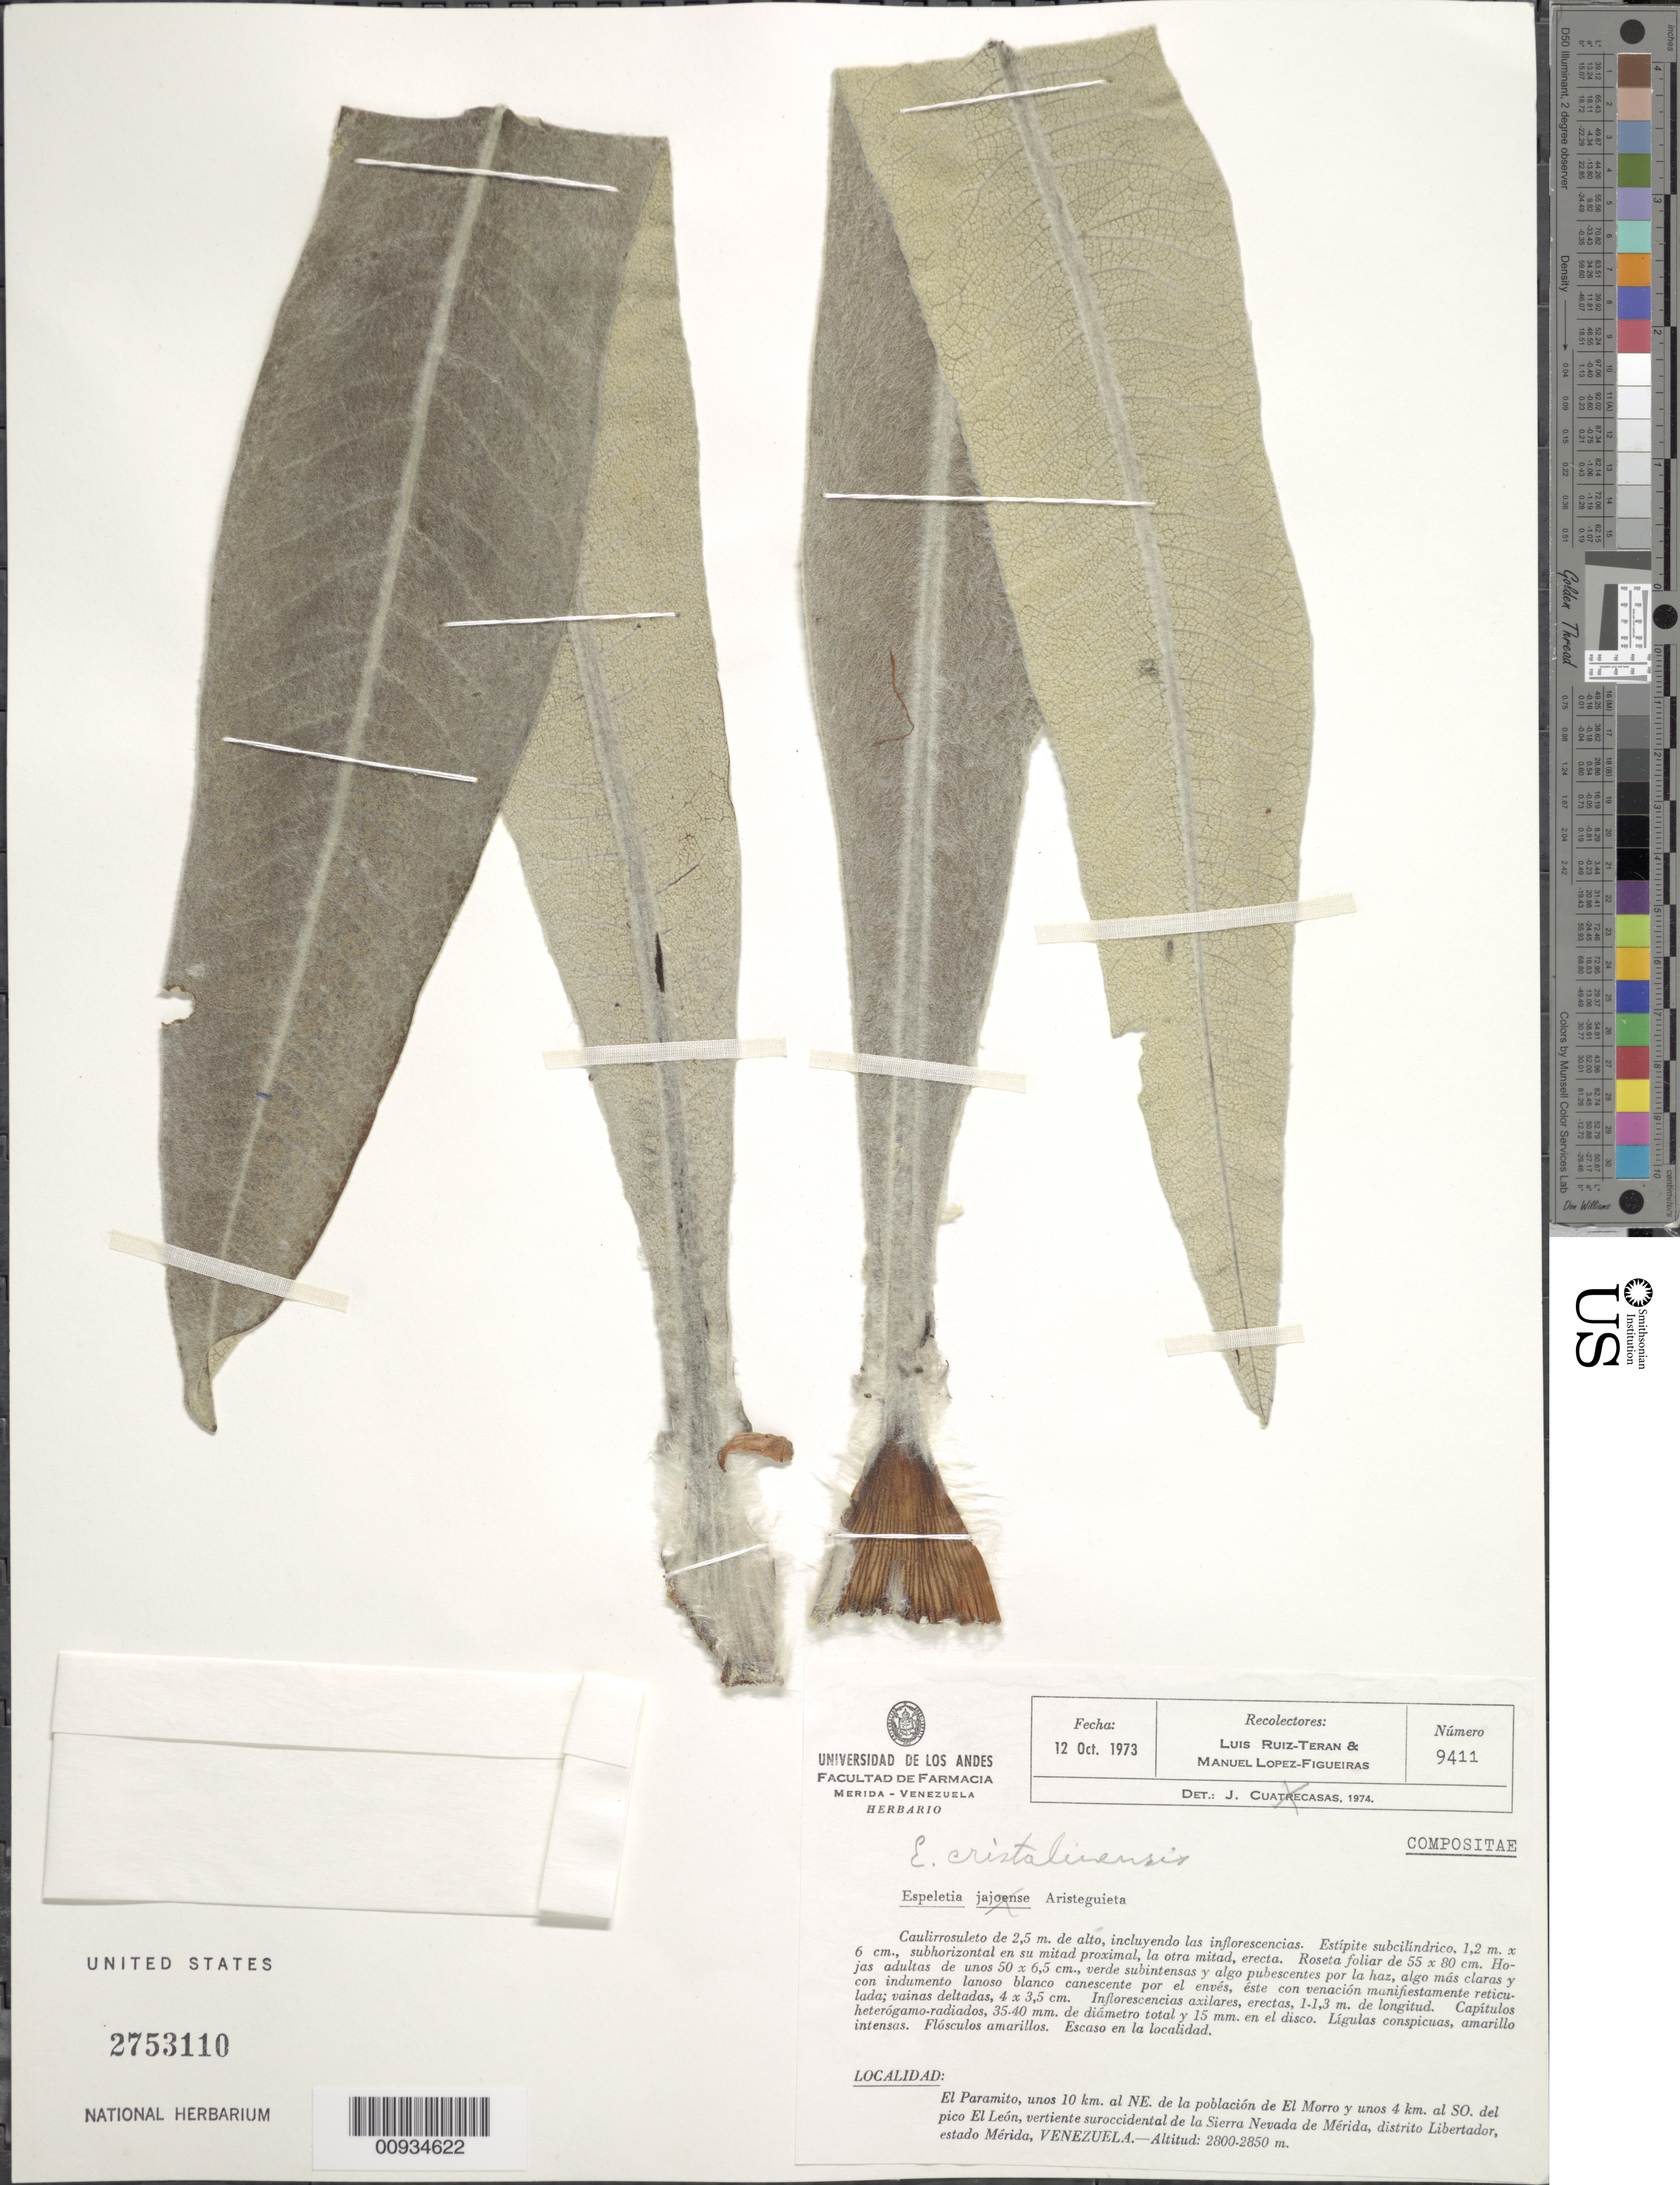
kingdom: Plantae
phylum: Tracheophyta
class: Magnoliopsida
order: Asterales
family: Asteraceae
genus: Espeletiopsis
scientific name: Espeletiopsis cristalinensis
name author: (Cuatrec.) Cuatrec.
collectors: L. E. Ruíz-Terán & M. López Figueiras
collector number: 9411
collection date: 1973-10-12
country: Venezuela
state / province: Mérida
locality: El Paramito, unos 10 km. al NE. de la poblacion de El Morro y unos 4 km. al SO. del pico El Leon, vertiente suroccidental de la Sierra Nevada de Merida, distrito Libertador, estado Merida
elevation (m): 2800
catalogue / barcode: US 2753110